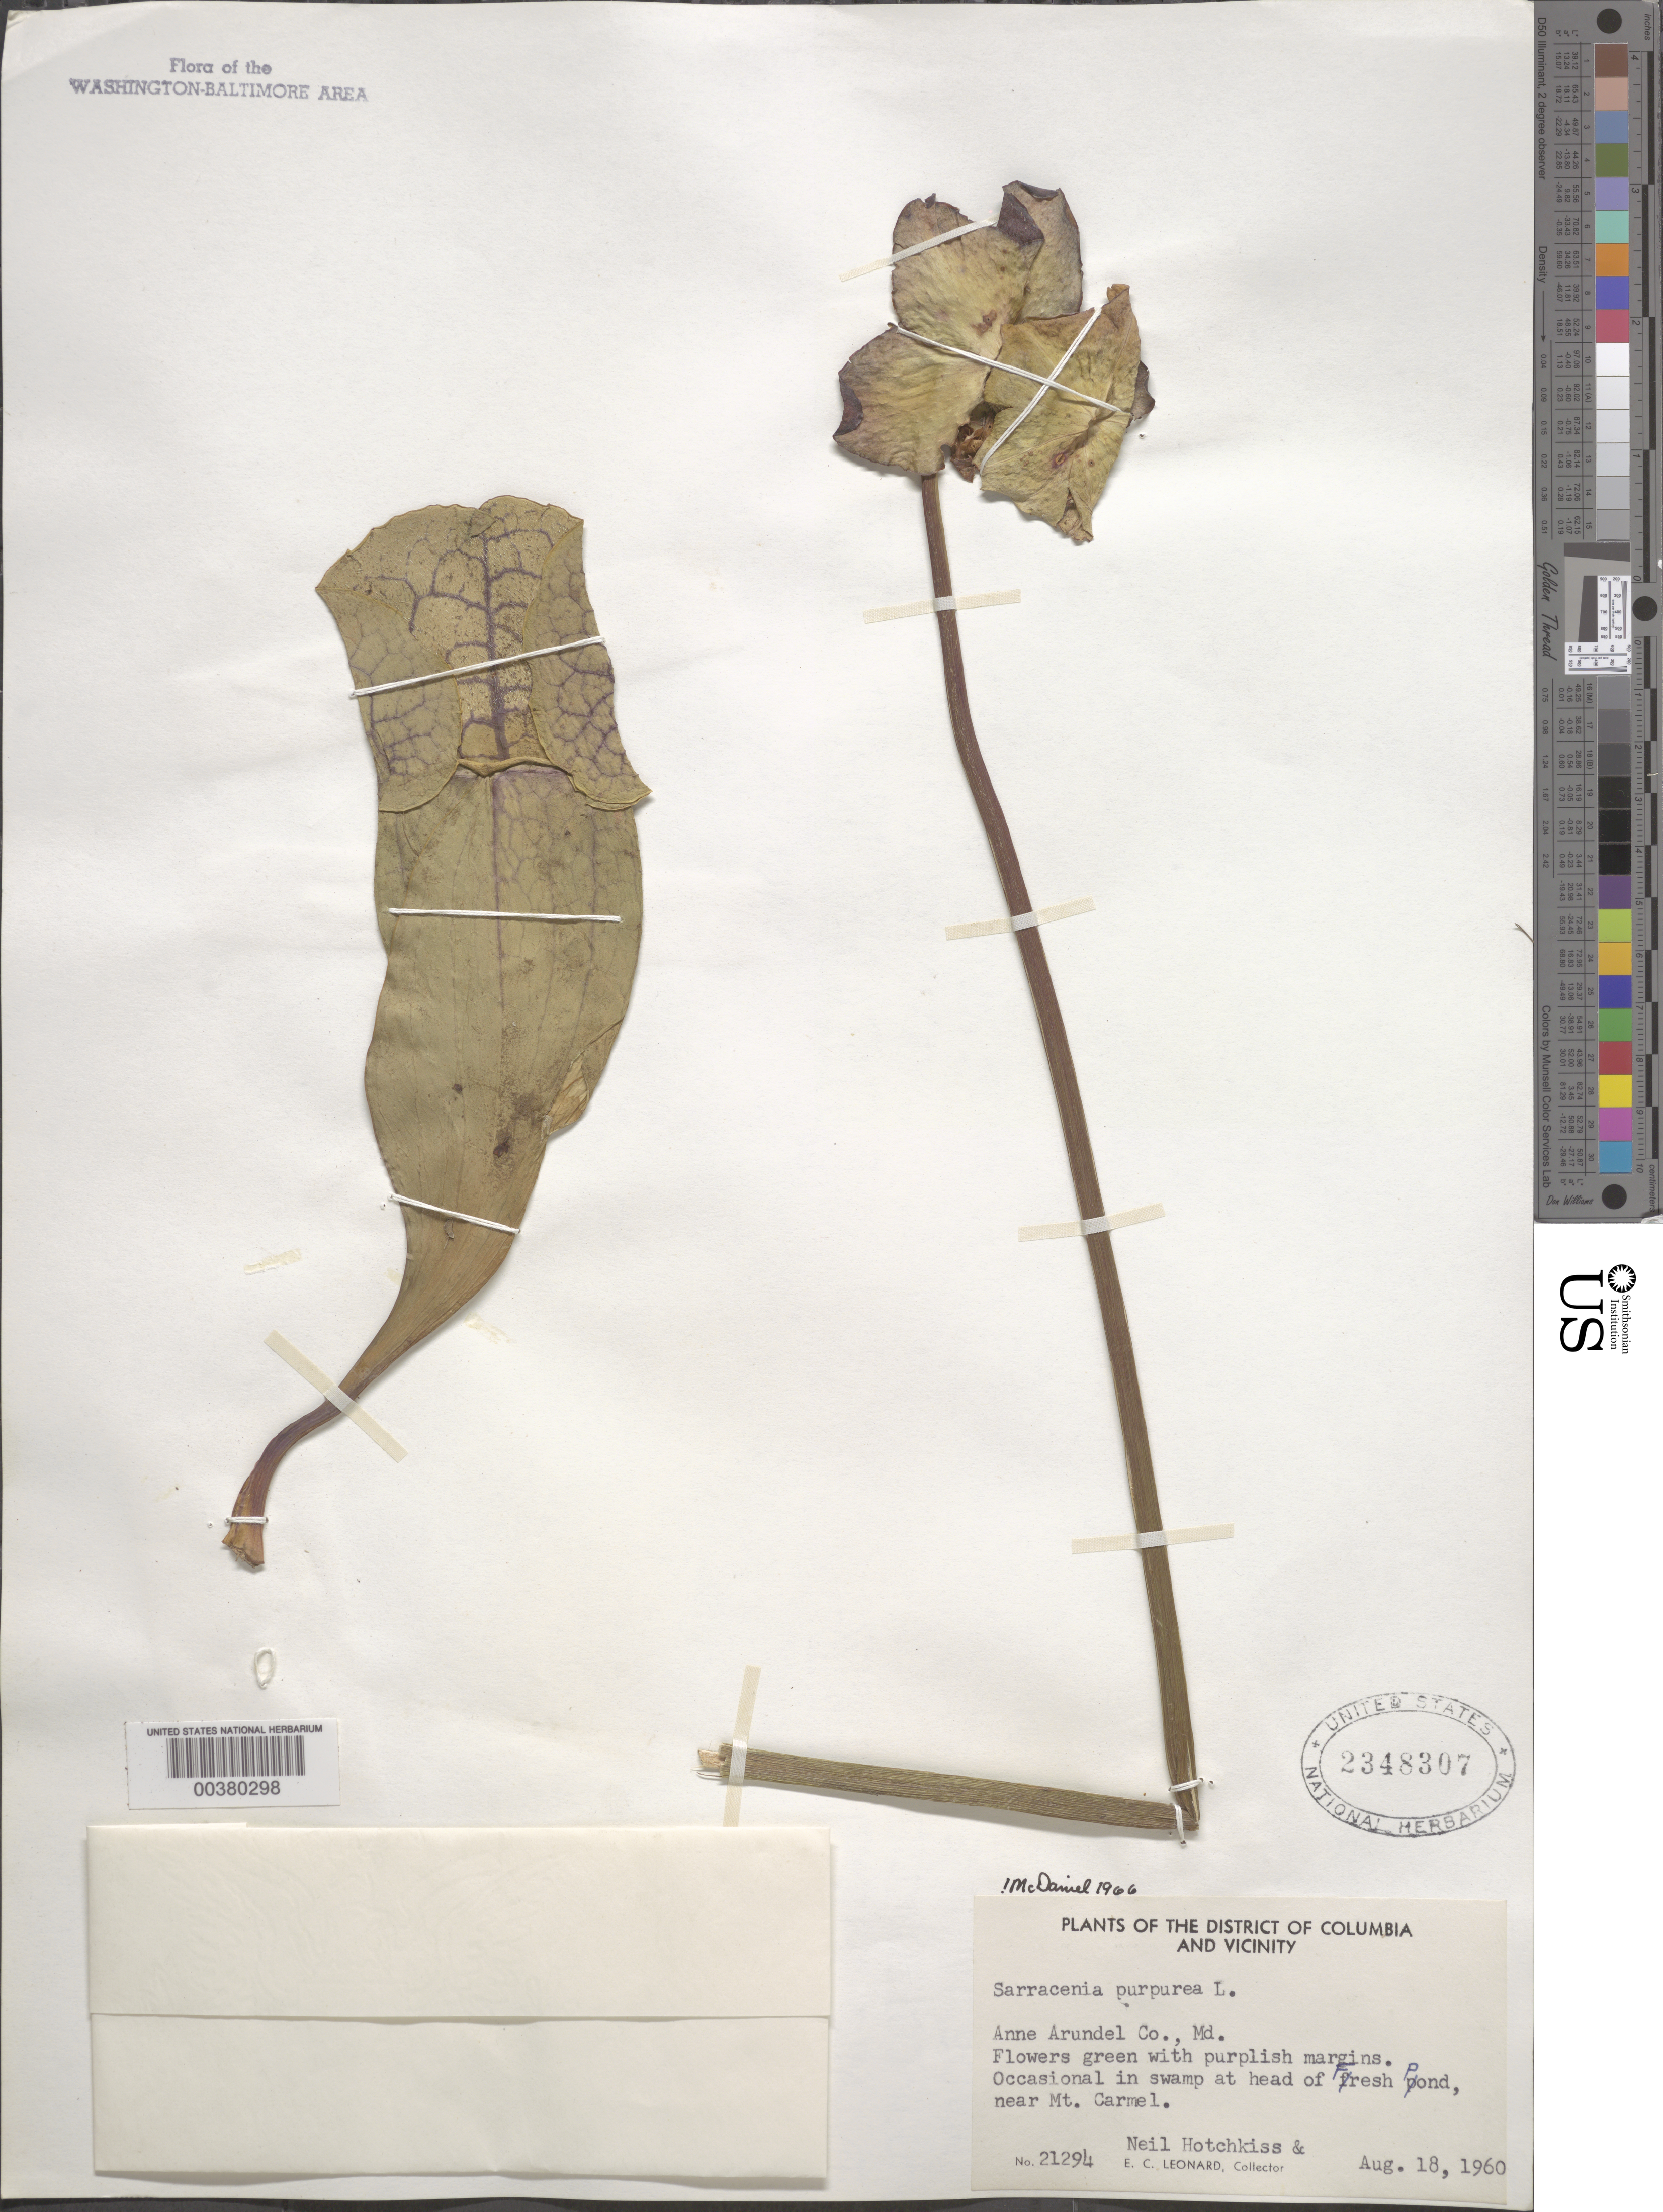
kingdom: Plantae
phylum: Tracheophyta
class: Magnoliopsida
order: Ericales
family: Sarraceniaceae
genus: Sarracenia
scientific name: Sarracenia purpurea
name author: L.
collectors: N. Hotchkiss & E. C. Leonard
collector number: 21294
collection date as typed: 18 Aug 1960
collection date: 1960-08-18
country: United States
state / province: Maryland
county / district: Anne Arundel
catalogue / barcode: US 2348307